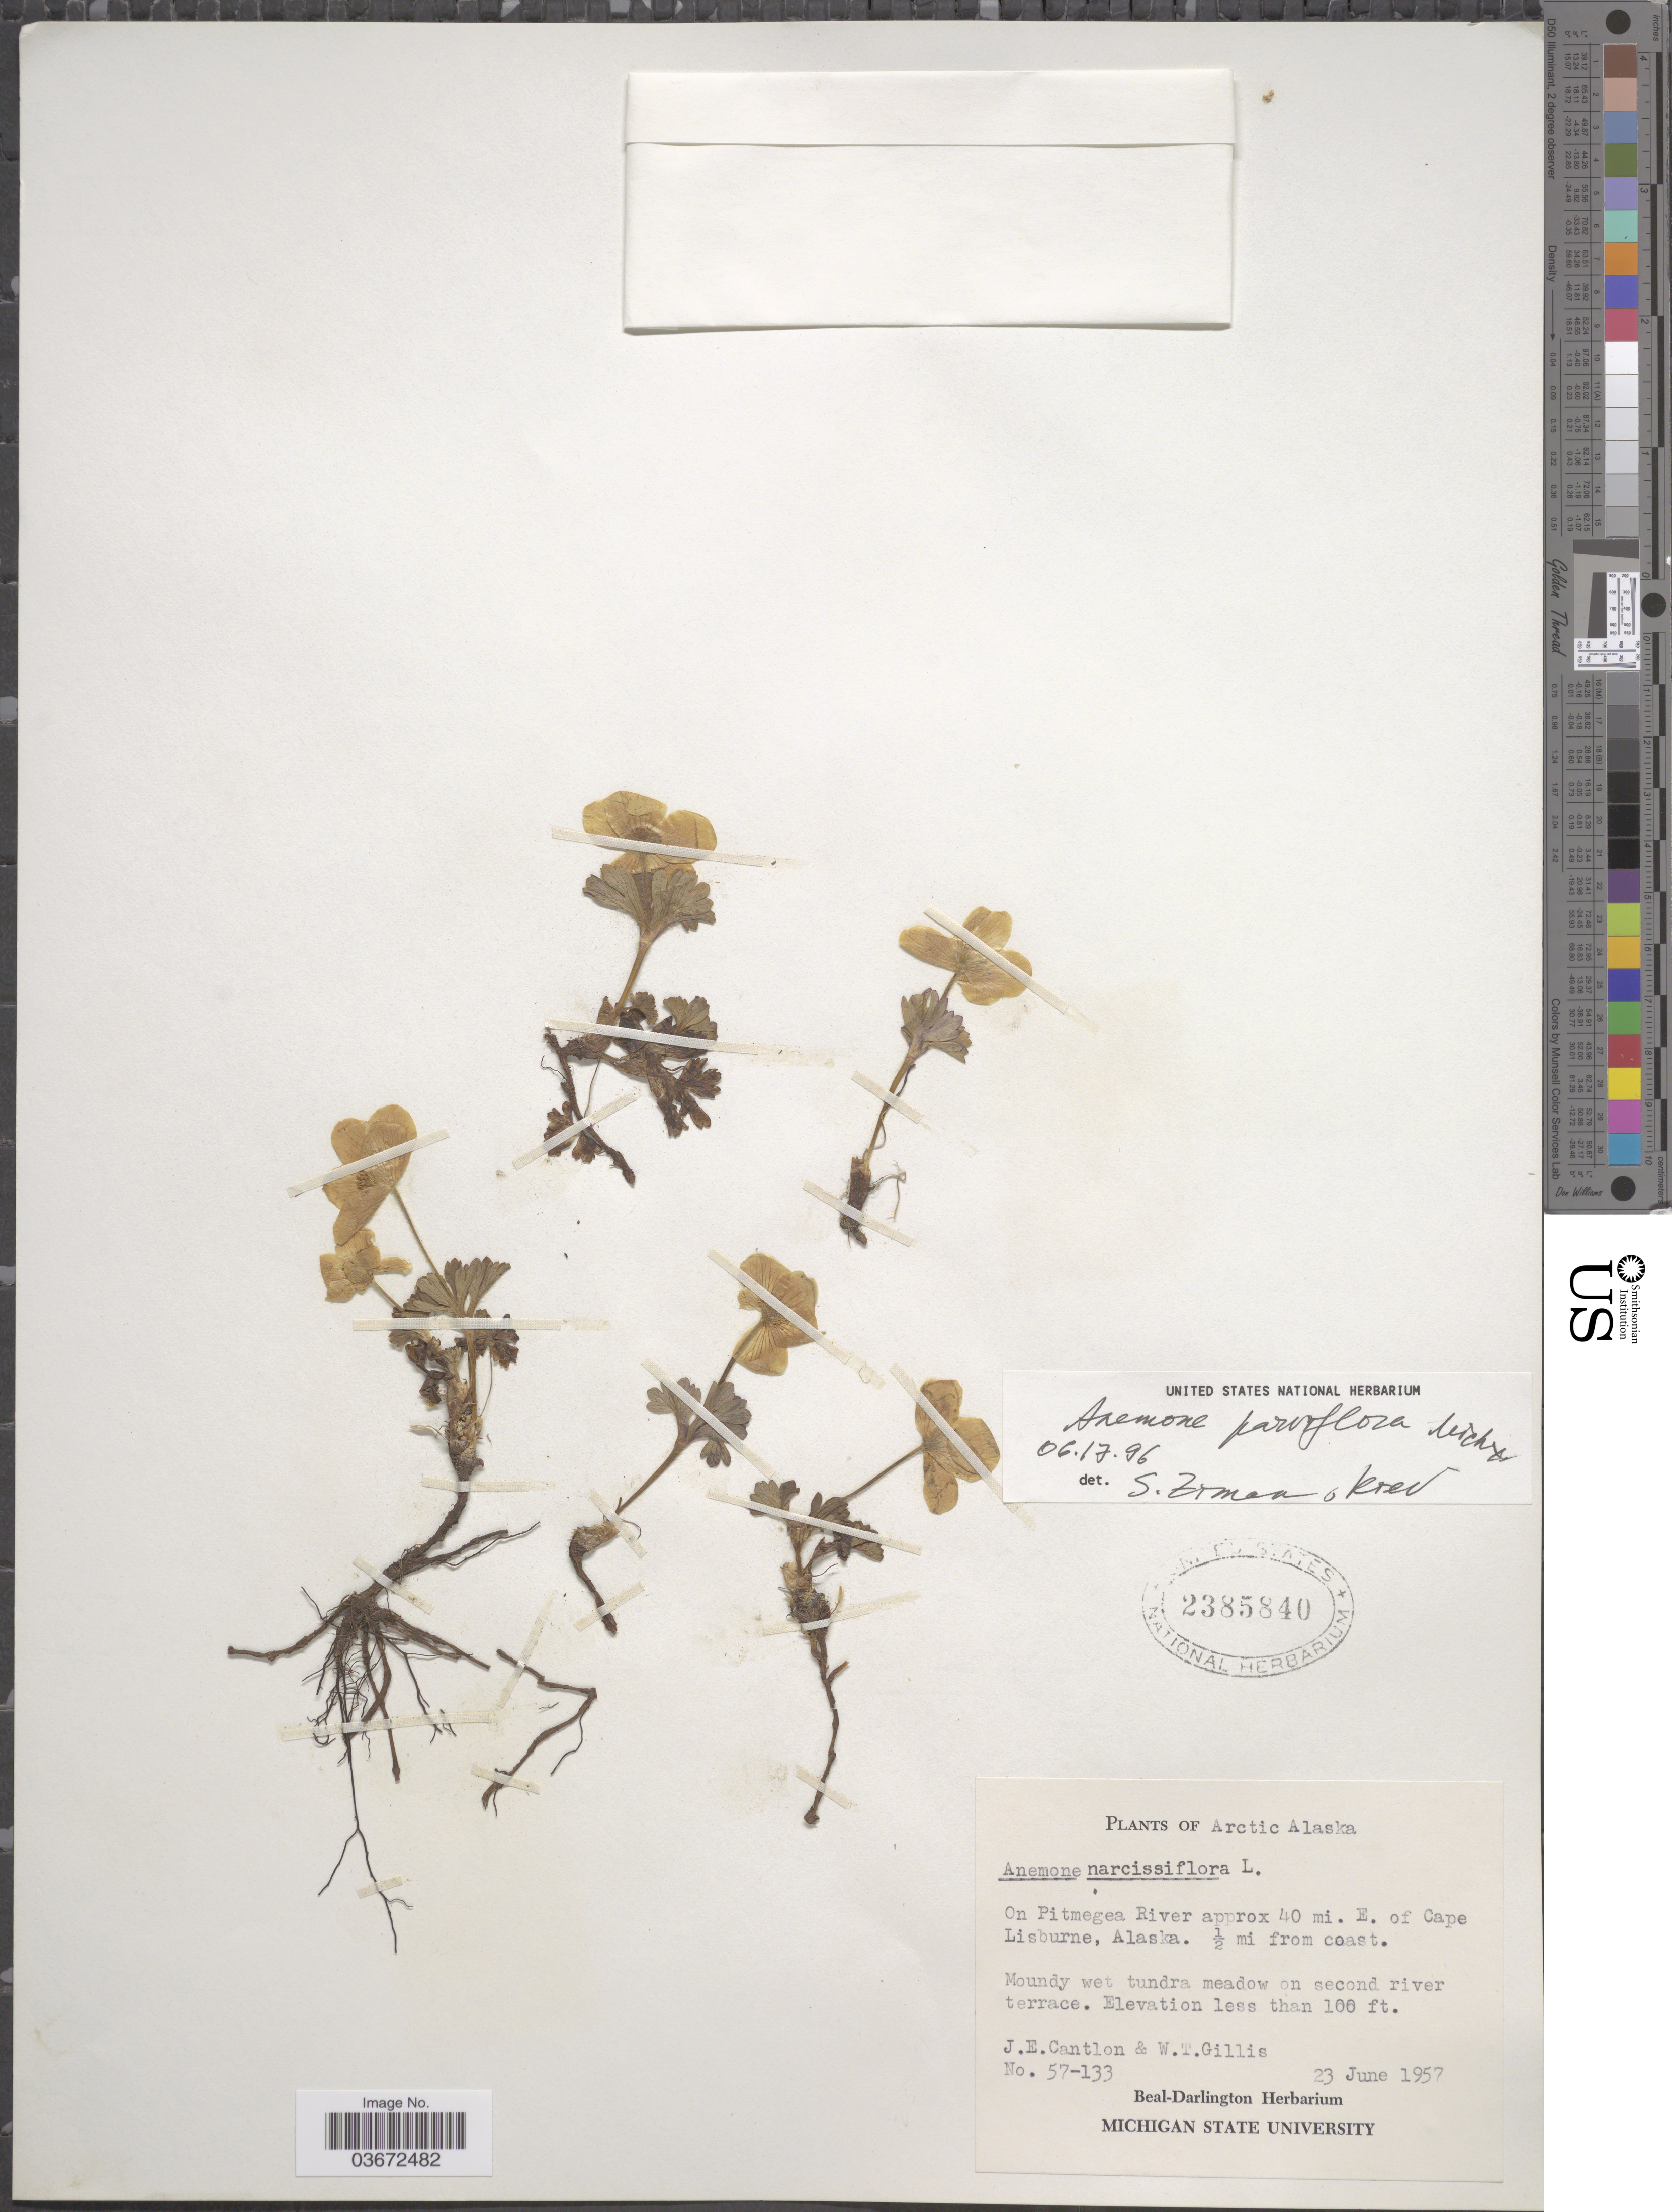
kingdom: Plantae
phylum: Tracheophyta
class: Magnoliopsida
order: Ranunculales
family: Ranunculaceae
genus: Anemone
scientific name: Anemone parviflora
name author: Michx.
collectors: J. Cantlon & W. T. Gillis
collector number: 57-133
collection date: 1957-06-23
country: United States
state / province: Alaska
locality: Arctic Alaska. On Pitmegea River approx 40 mi. E. of Cape Lisburne. ½ mi from coast.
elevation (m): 30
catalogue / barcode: US 2385840